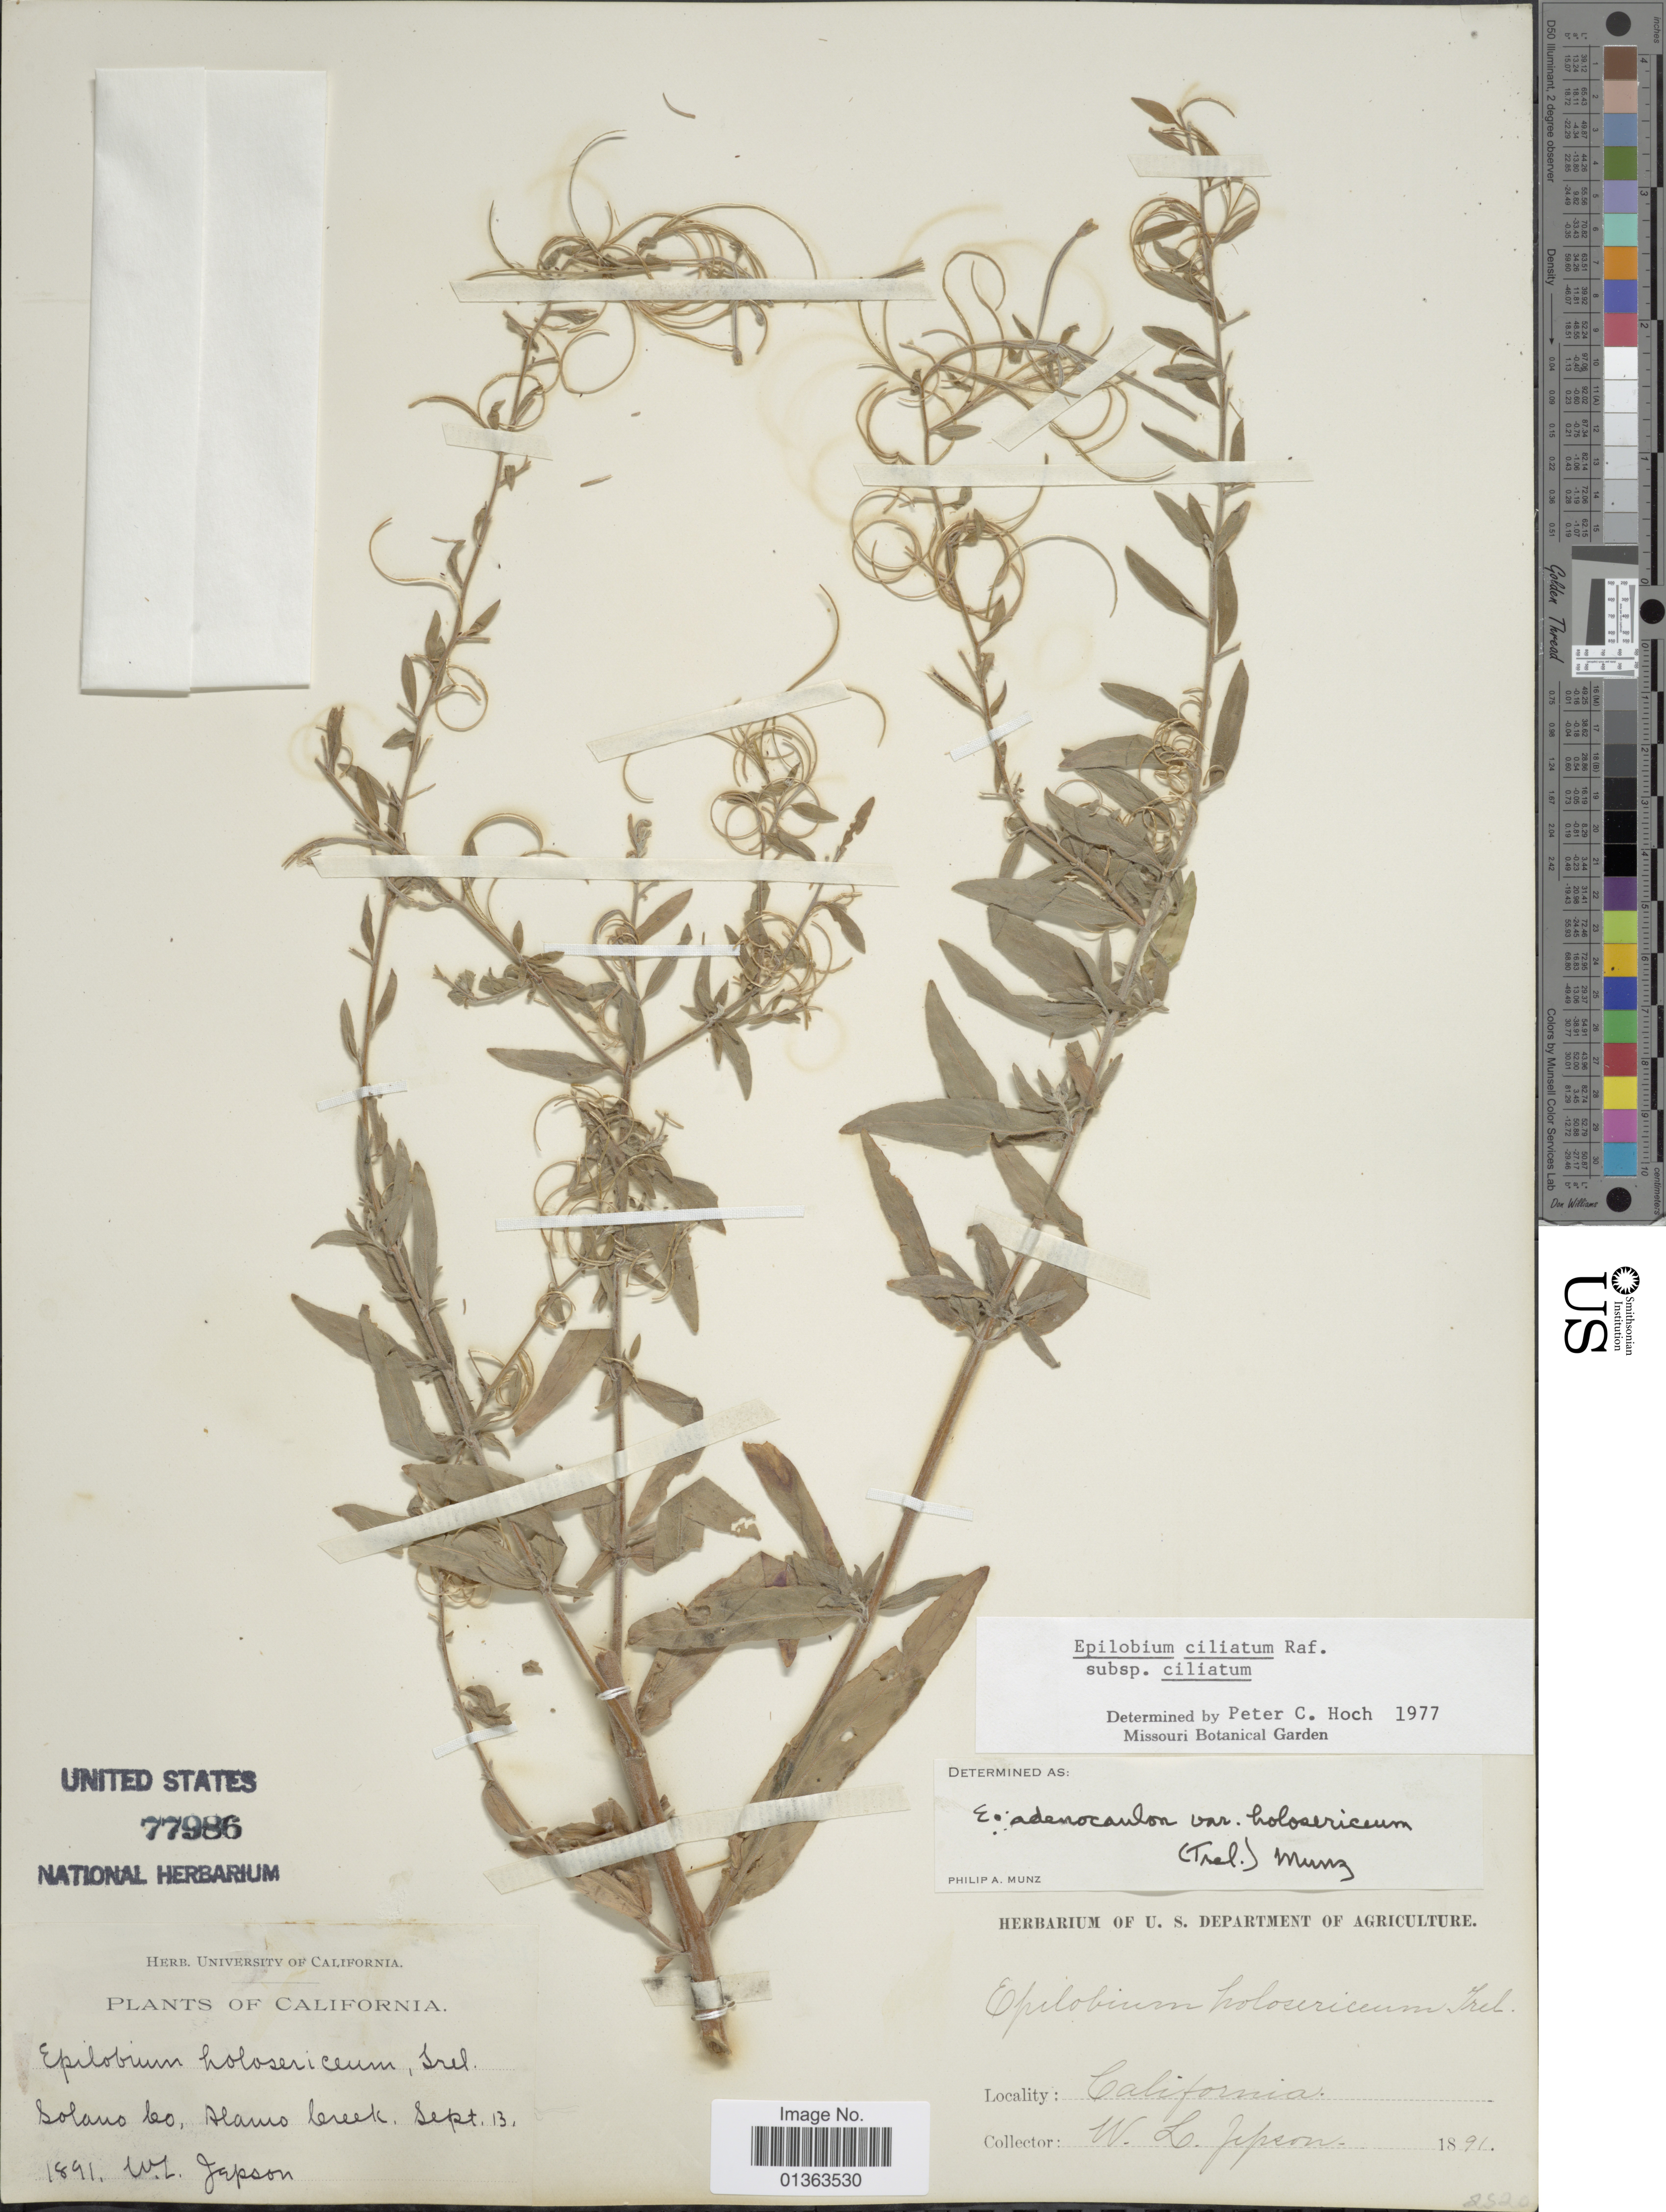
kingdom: Plantae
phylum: Tracheophyta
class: Magnoliopsida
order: Myrtales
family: Onagraceae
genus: Epilobium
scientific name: Epilobium ciliatum subsp. ciliatum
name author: Raf.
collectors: W. L. Jepson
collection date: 1891-09-13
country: United States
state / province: California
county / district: Solano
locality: Solano Co, Alamo Creek.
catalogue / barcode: US 77986